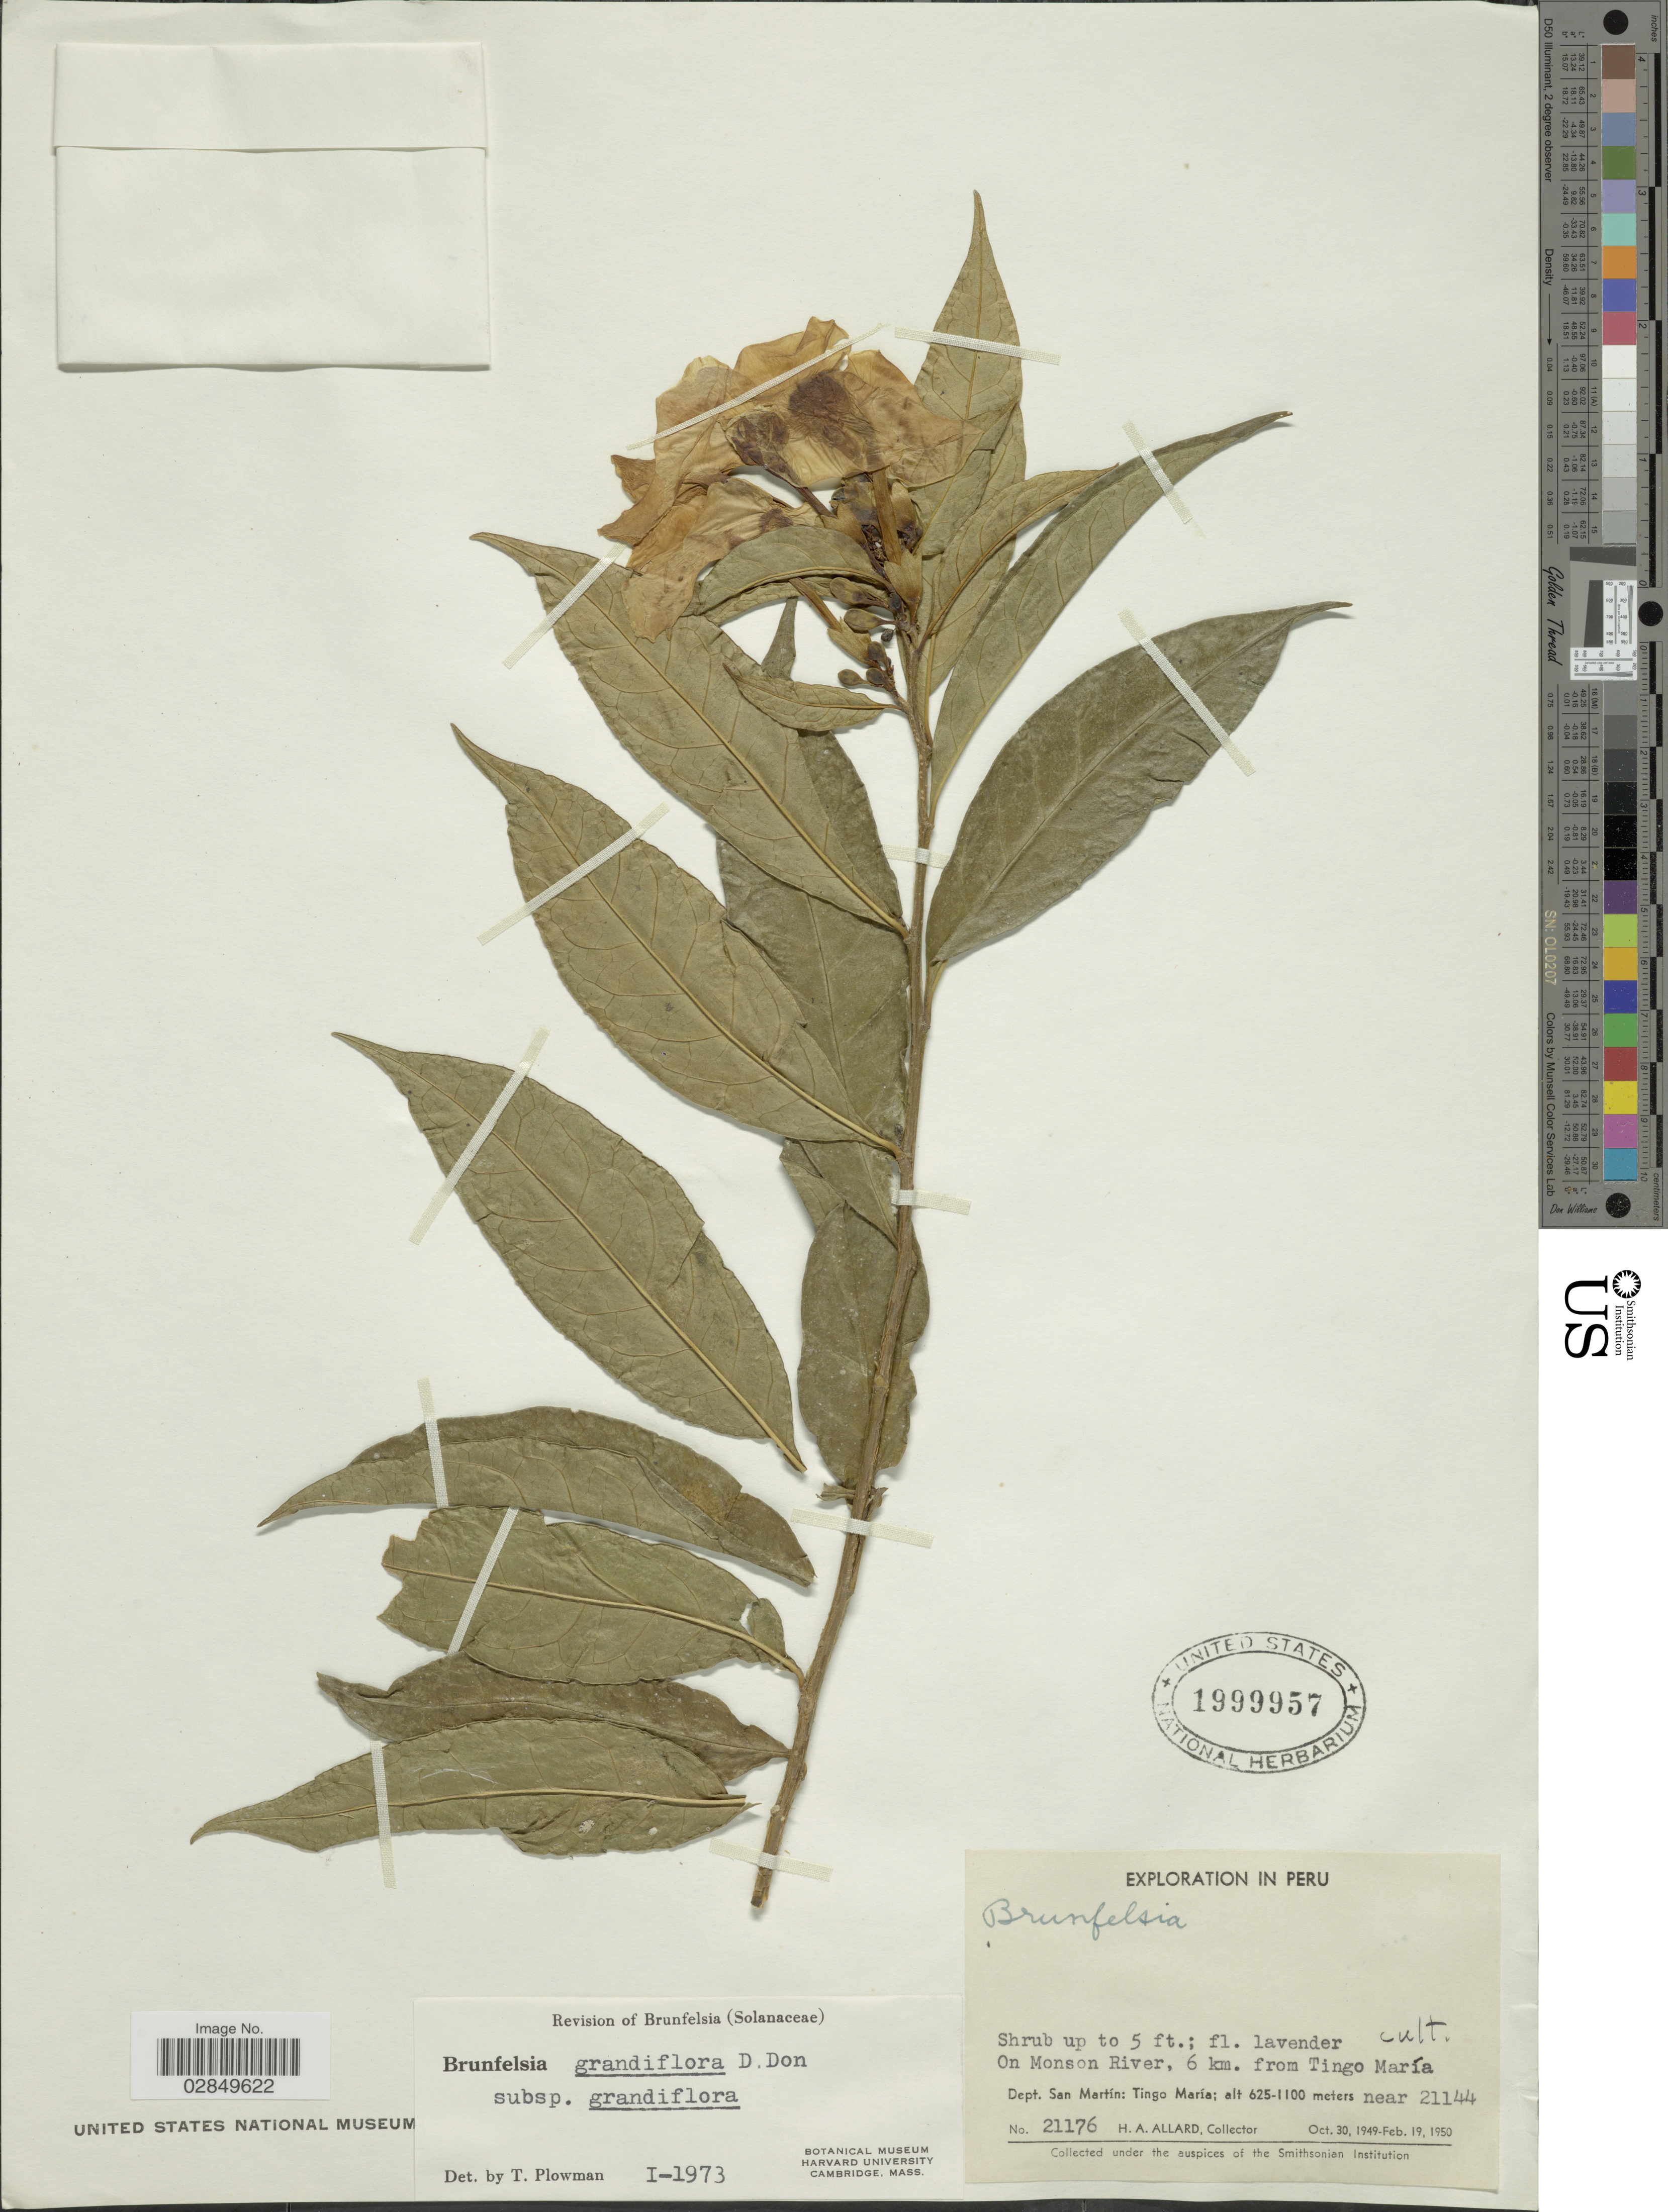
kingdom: Plantae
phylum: Tracheophyta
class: Magnoliopsida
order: Solanales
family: Solanaceae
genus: Brunfelsia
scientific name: Brunfelsia grandiflora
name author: D. Don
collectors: H. A. Allard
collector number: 21176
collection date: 1949-10-30/1950-02-19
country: Peru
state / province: San Martín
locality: On Monson River, 6 km. from Tingo María, Dept. San Martín, Tingo María near 21144.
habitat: on river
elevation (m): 625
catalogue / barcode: US 1999957